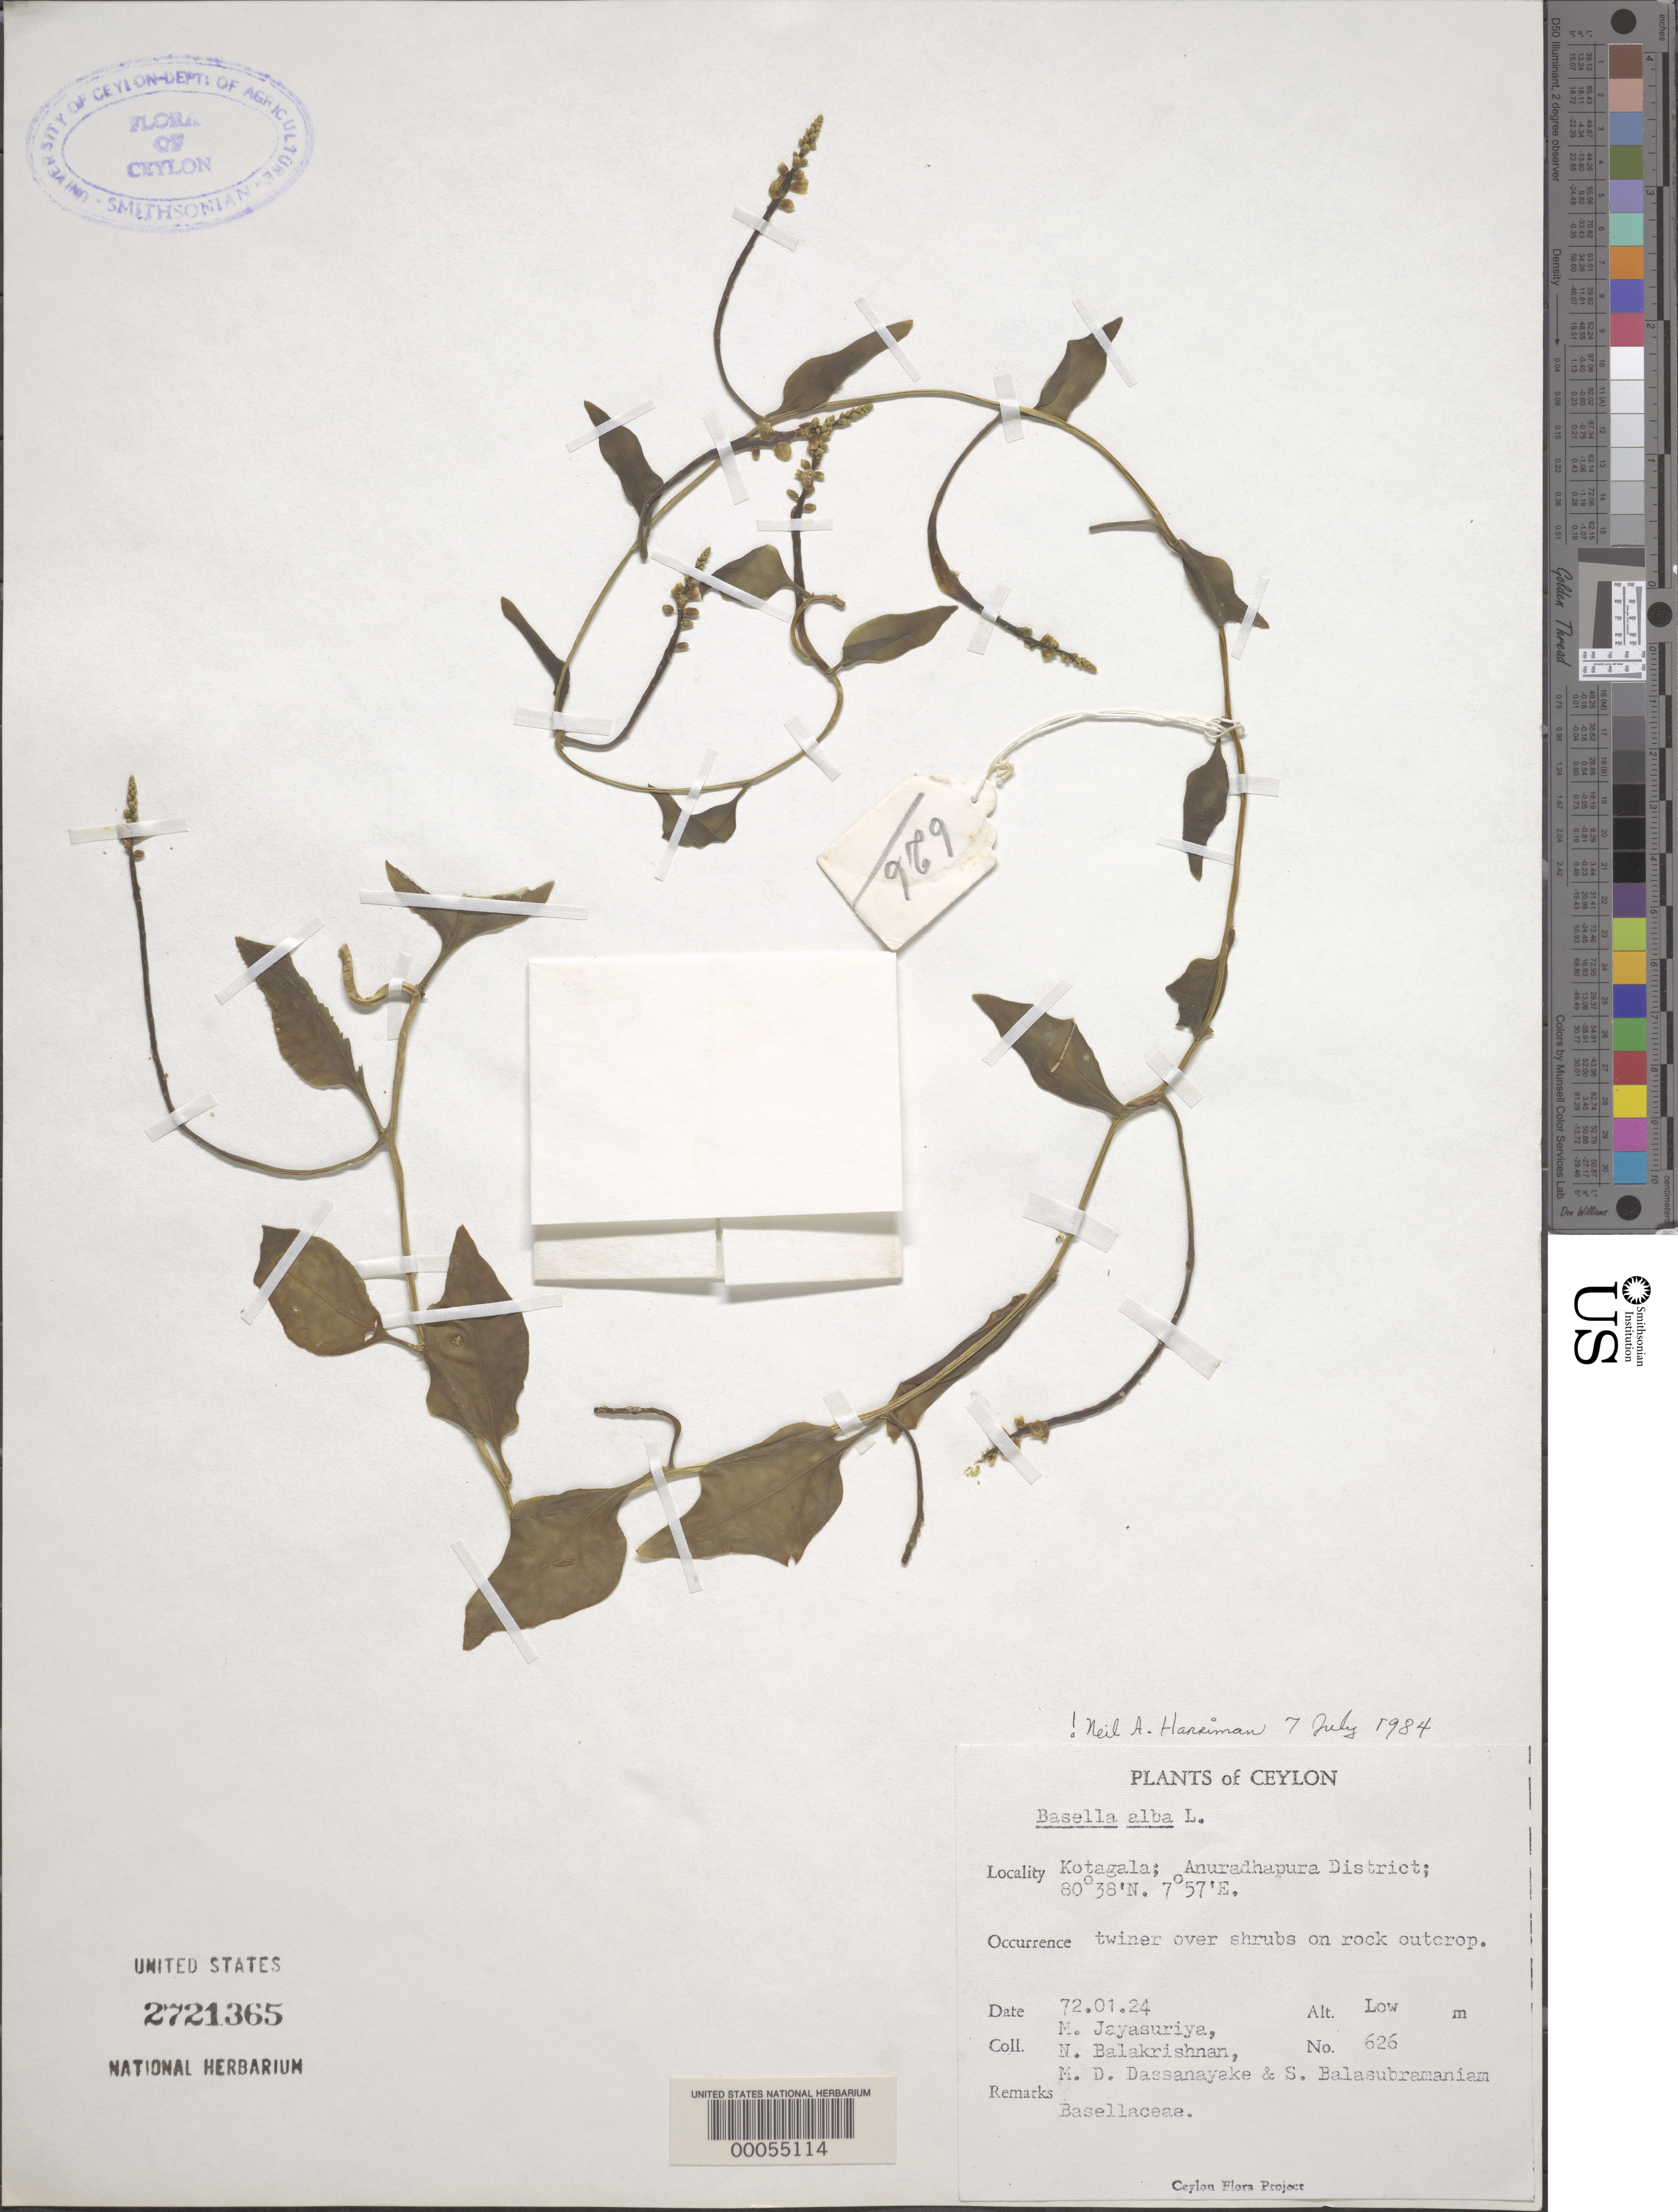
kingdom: Plantae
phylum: Tracheophyta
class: Magnoliopsida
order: Caryophyllales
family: Basellaceae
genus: Basella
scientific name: Basella alba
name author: L.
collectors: A. H. Jayasuriya, N. Balakrishnan, M. Dassanayake & S. Balasubramaniam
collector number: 626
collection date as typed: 24 Jan 1972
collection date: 1972-01-24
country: Sri Lanka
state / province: North Central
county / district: Anuradhapura Dist.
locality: Kotagala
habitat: On rock outcrop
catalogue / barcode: US 2721365